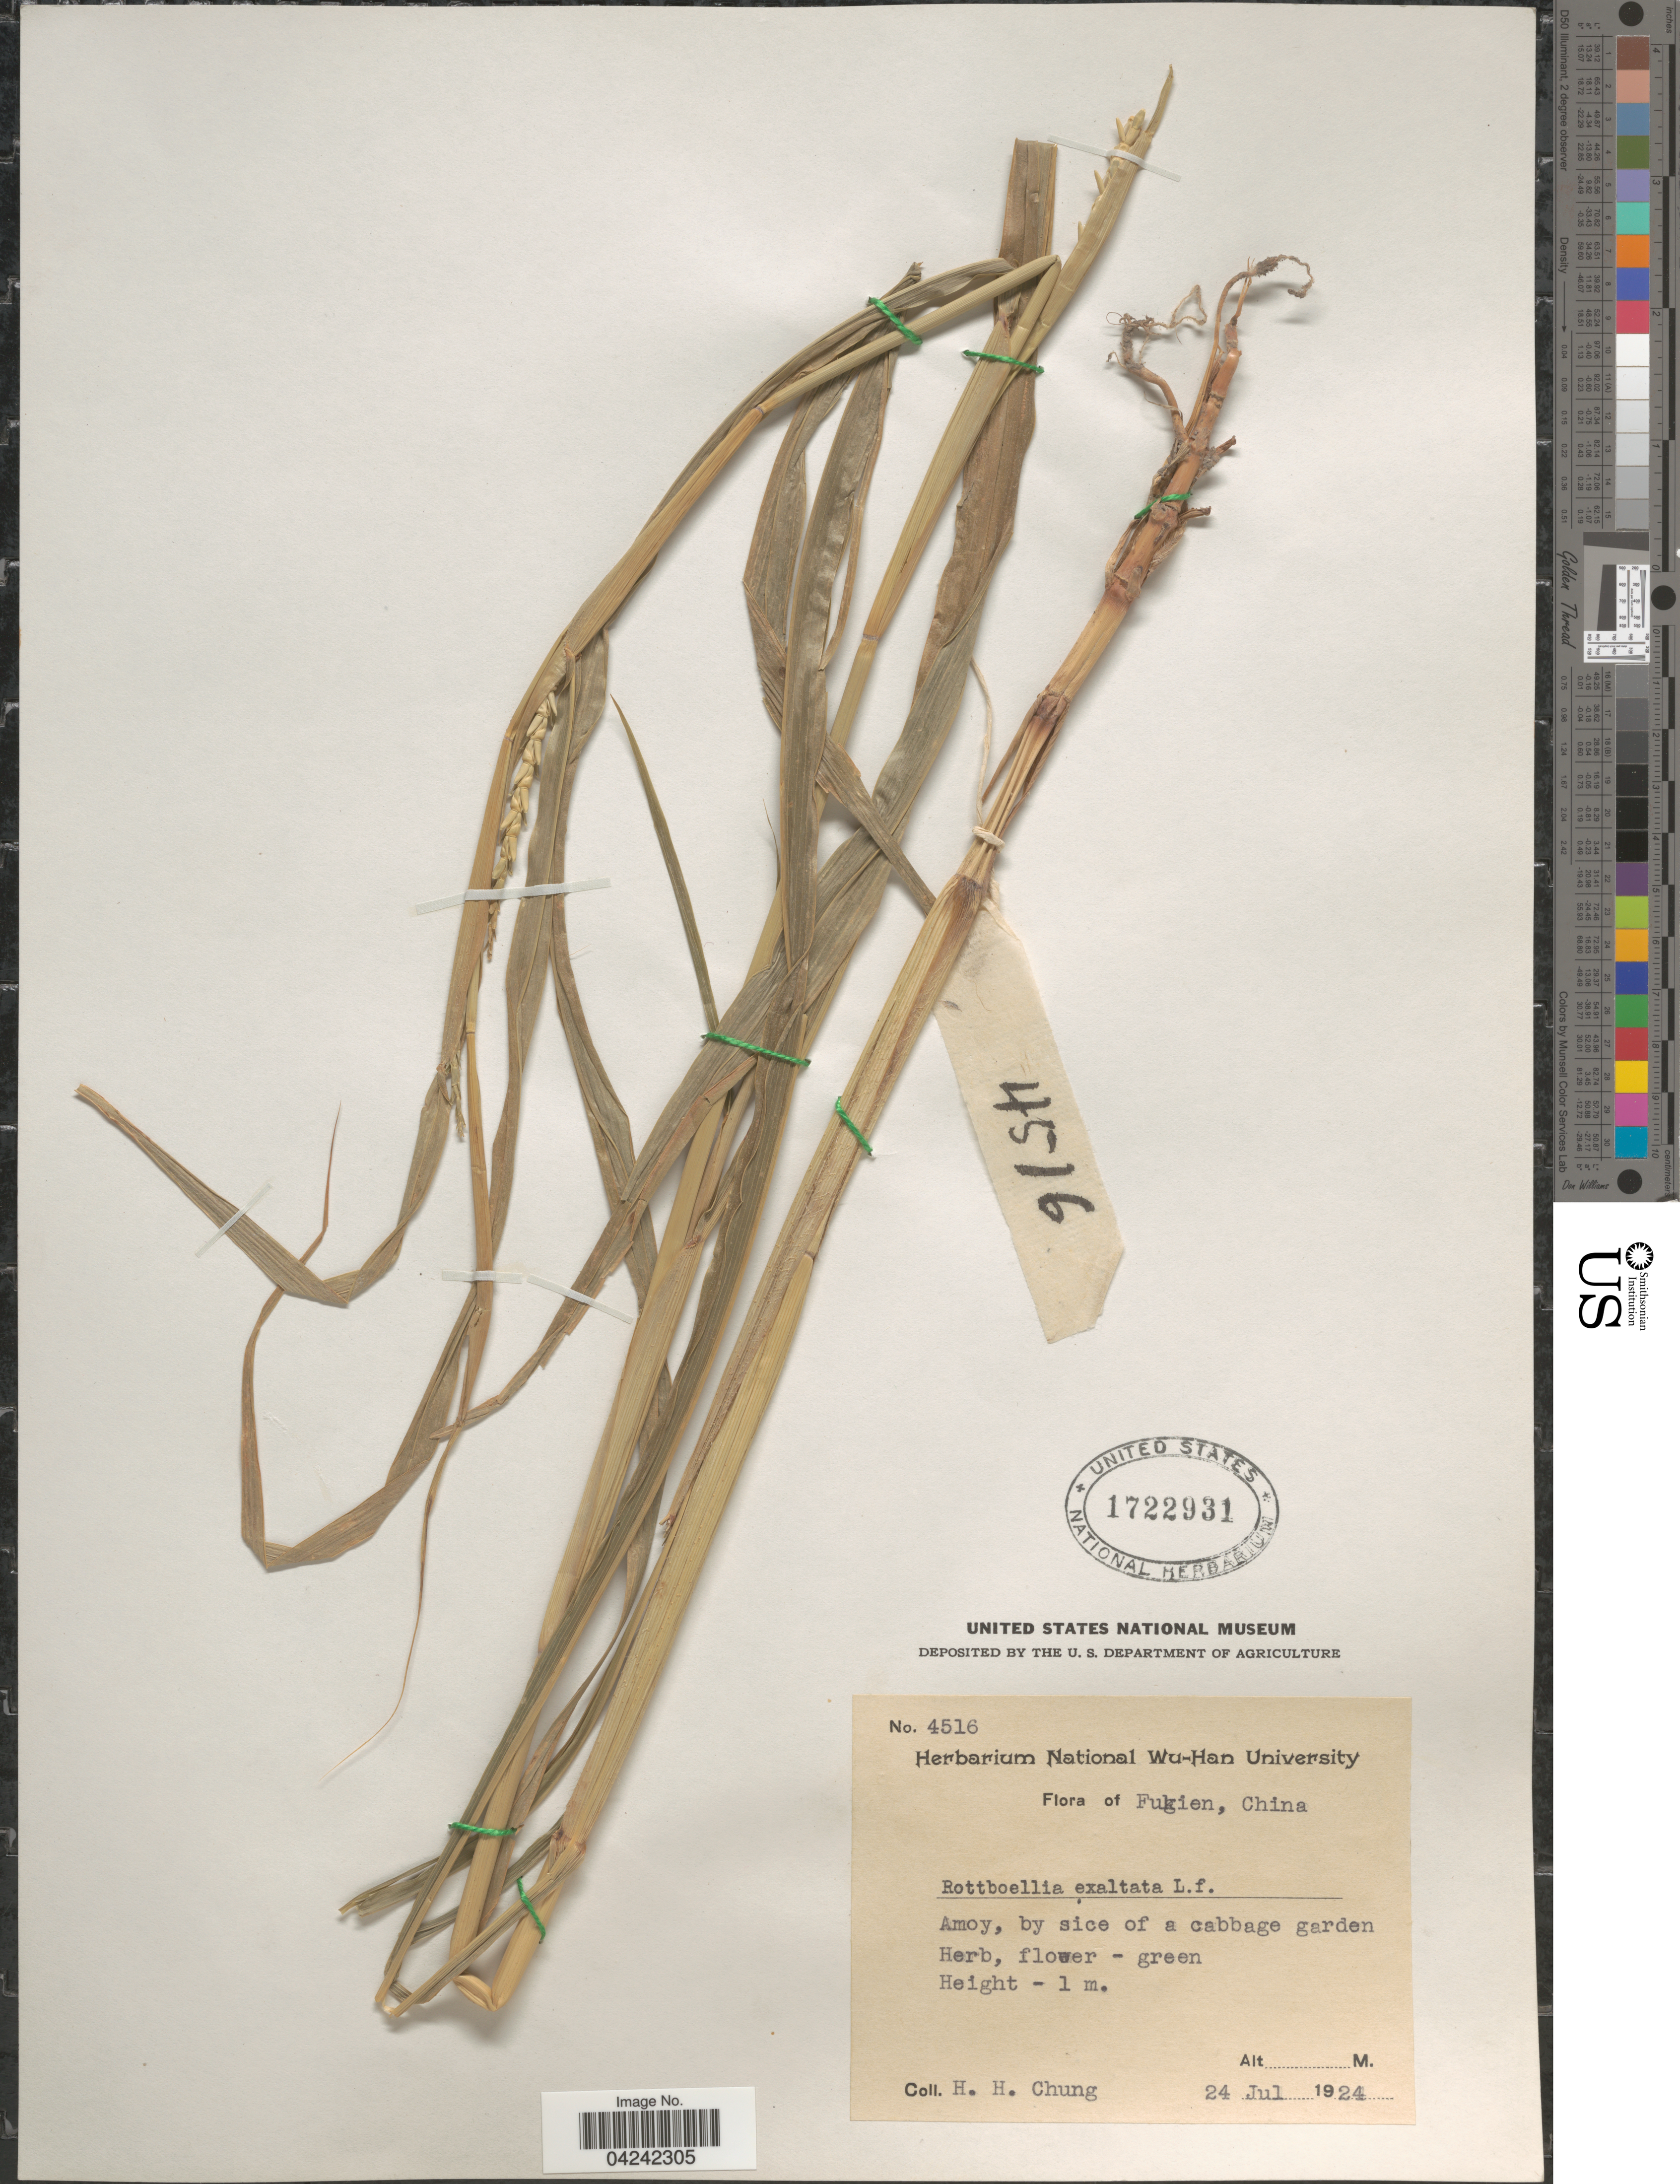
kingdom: Plantae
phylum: Tracheophyta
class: Liliopsida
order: Poales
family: Poaceae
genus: Rottboellia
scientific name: Rottboellia cochinchinensis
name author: (Lour.) Clayton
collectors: H. Chung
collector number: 4516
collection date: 1924-07-24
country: China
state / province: Fujian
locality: Fukien. Amoy, by sice of a cabbage garden.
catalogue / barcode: US 1722931